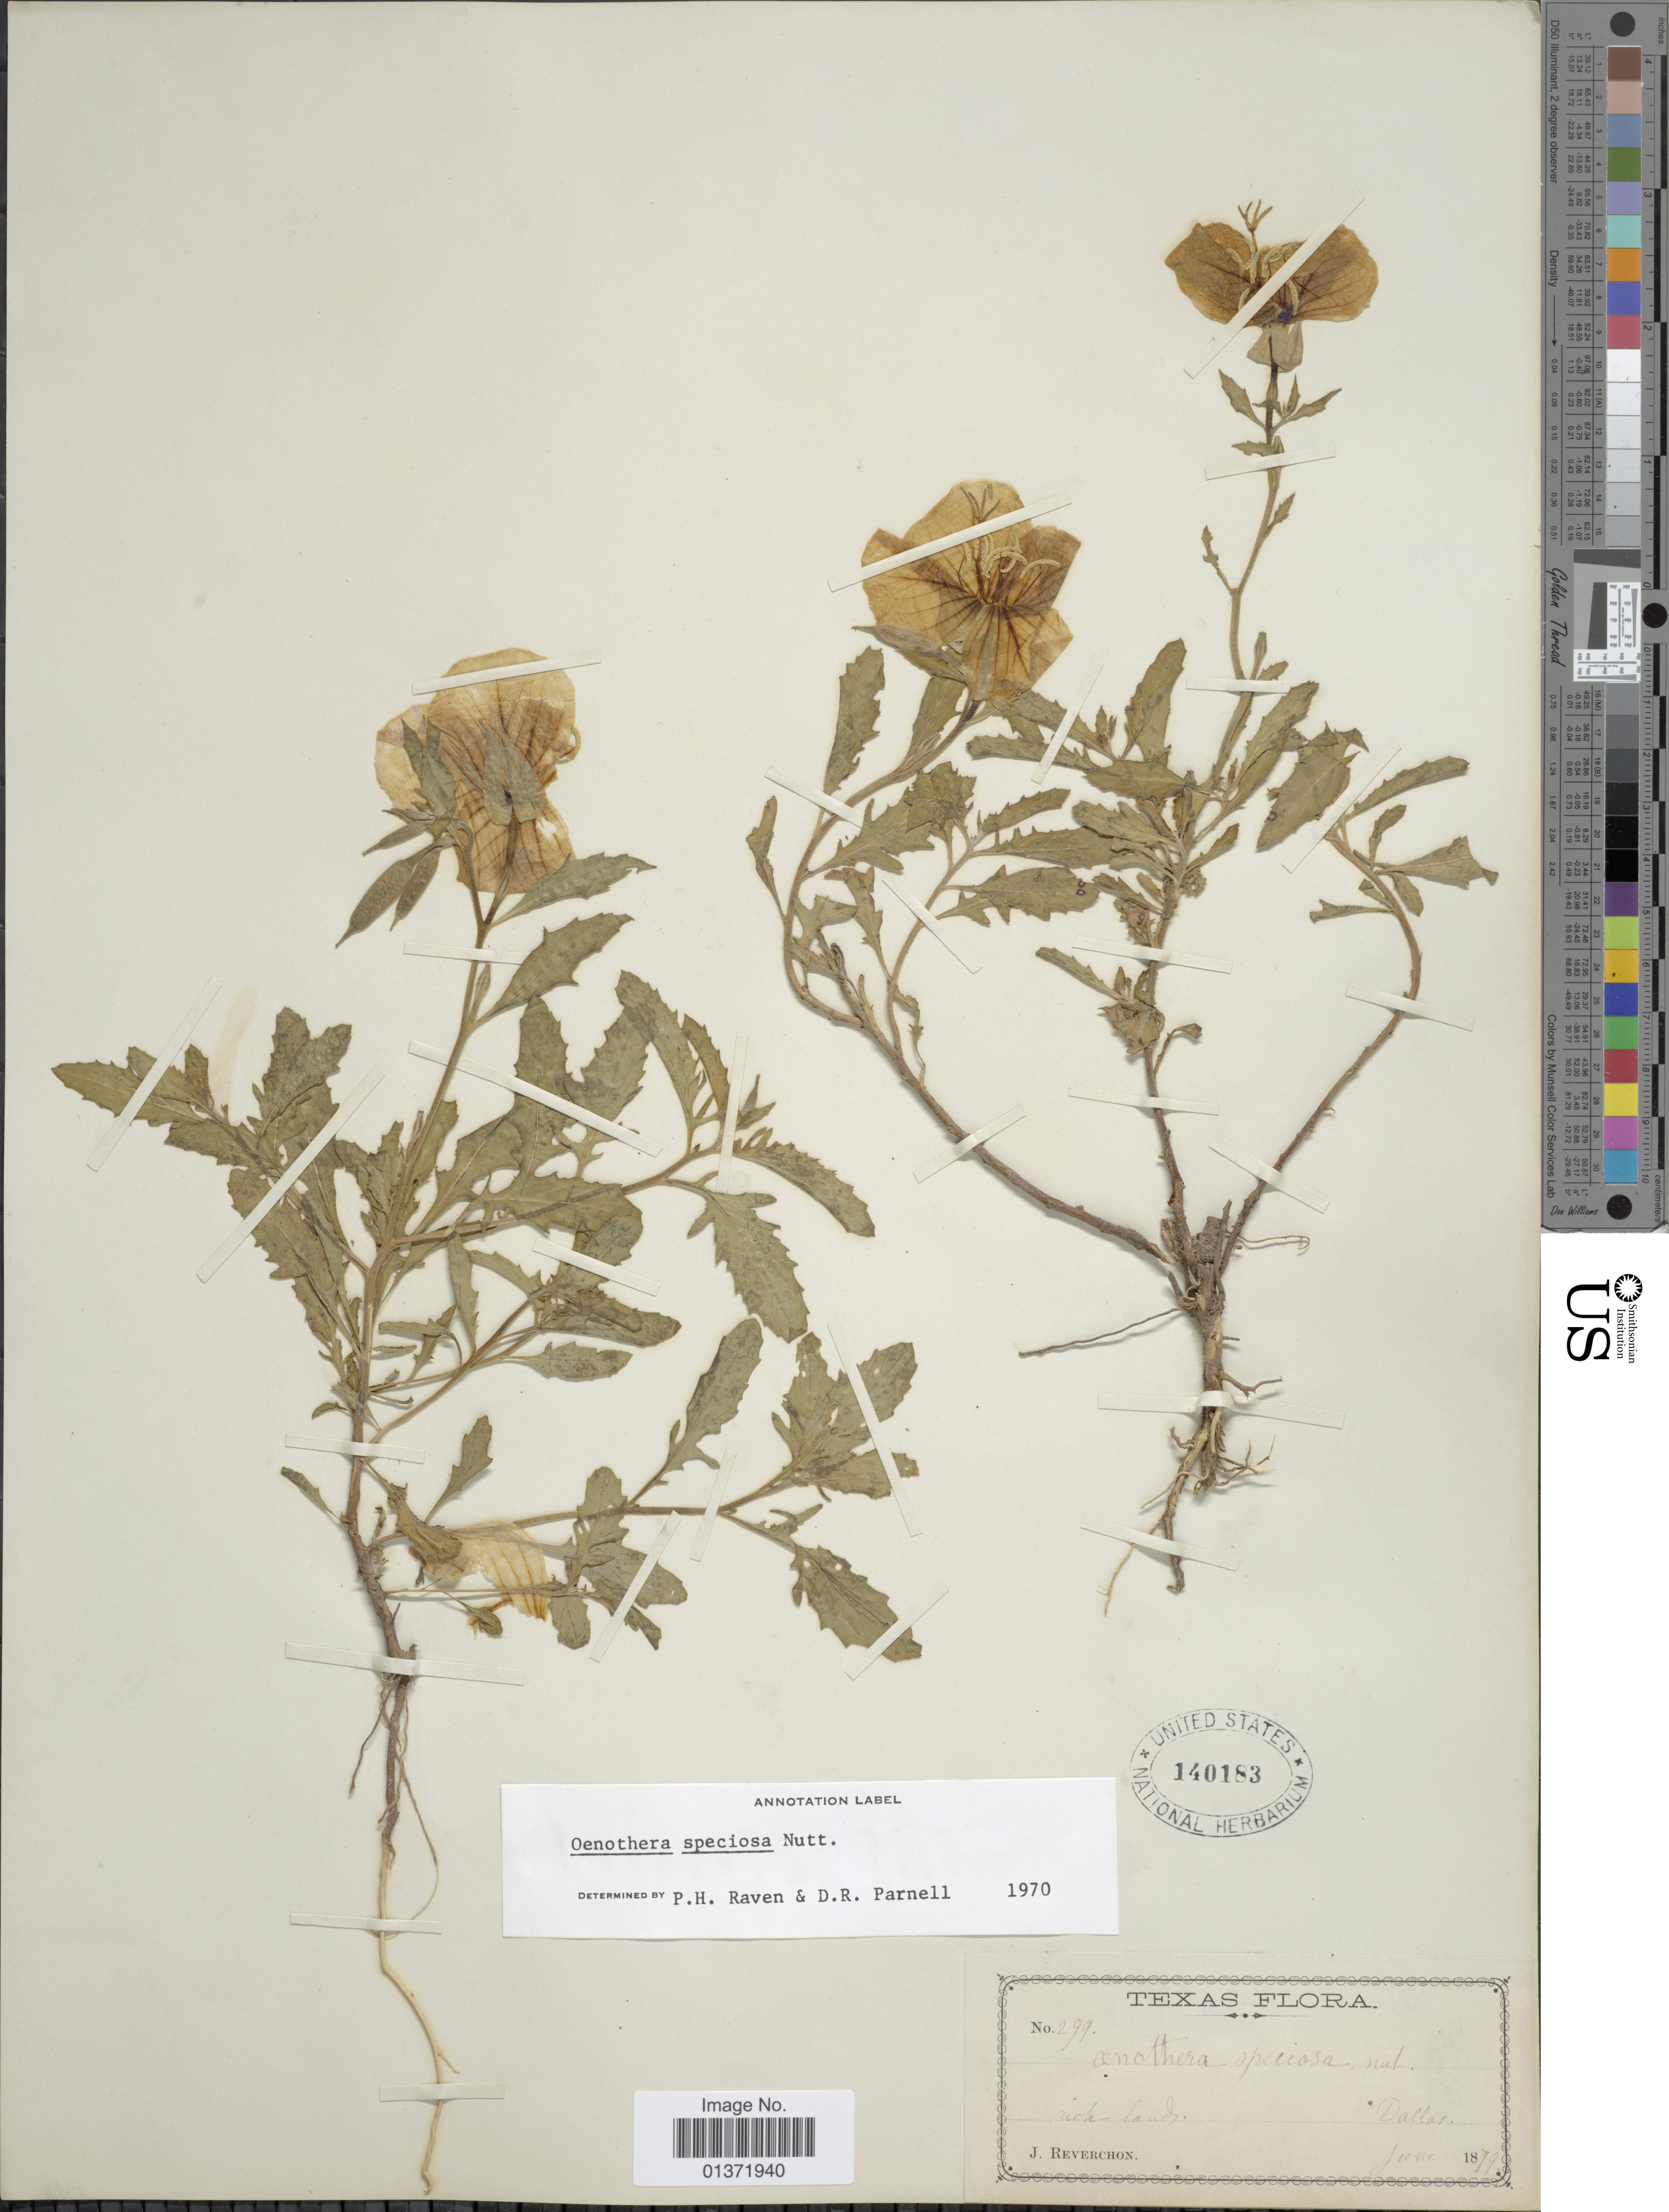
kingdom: Plantae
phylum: Tracheophyta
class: Magnoliopsida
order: Myrtales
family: Onagraceae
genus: Oenothera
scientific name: Oenothera speciosa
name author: Nutt.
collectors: J. Reverchon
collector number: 299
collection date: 1879-06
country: United States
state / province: Texas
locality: Dallas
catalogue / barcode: US 140183